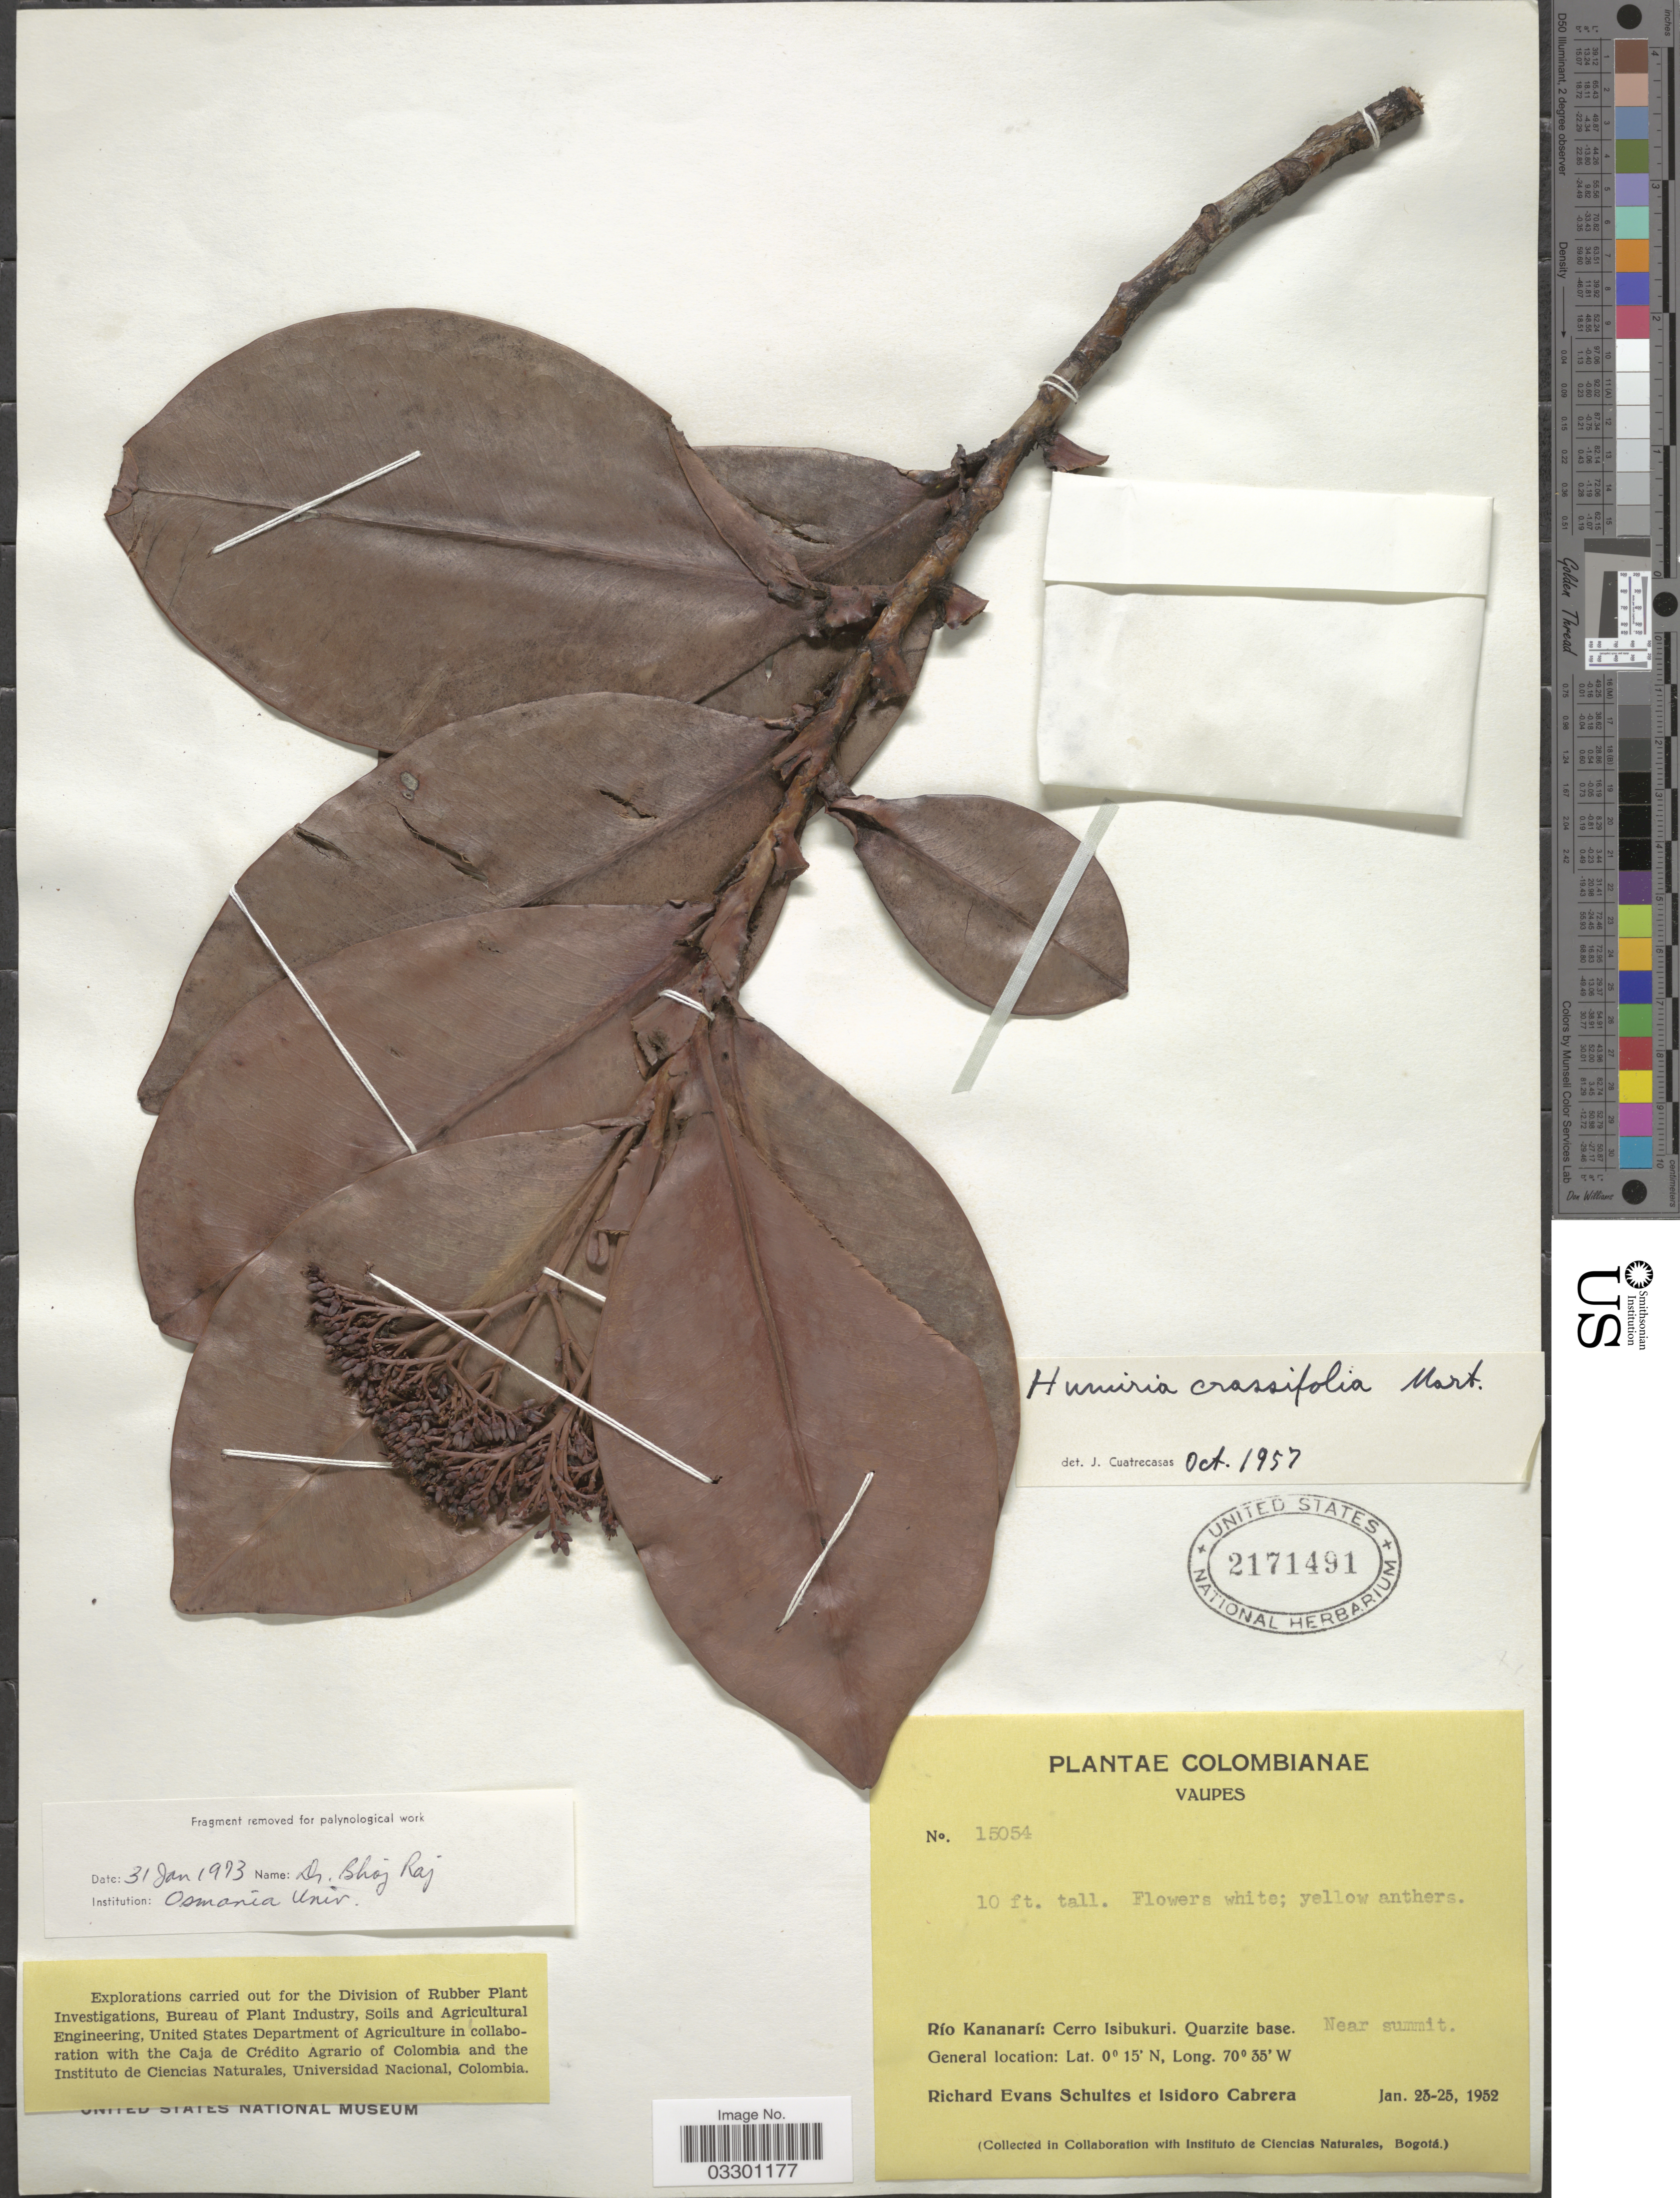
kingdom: Plantae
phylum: Tracheophyta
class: Magnoliopsida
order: Malpighiales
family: Humiriaceae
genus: Humiria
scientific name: Humiria crassifolia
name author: Mart. ex Urb.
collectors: R. E. Schultes & I. Cabrera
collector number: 15054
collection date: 1952-01-23/1952-01-25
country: Colombia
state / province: Vaupés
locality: Río Kananarí: Cerro Isibukuri. Quartzite base. Near summit.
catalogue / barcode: US 2171491